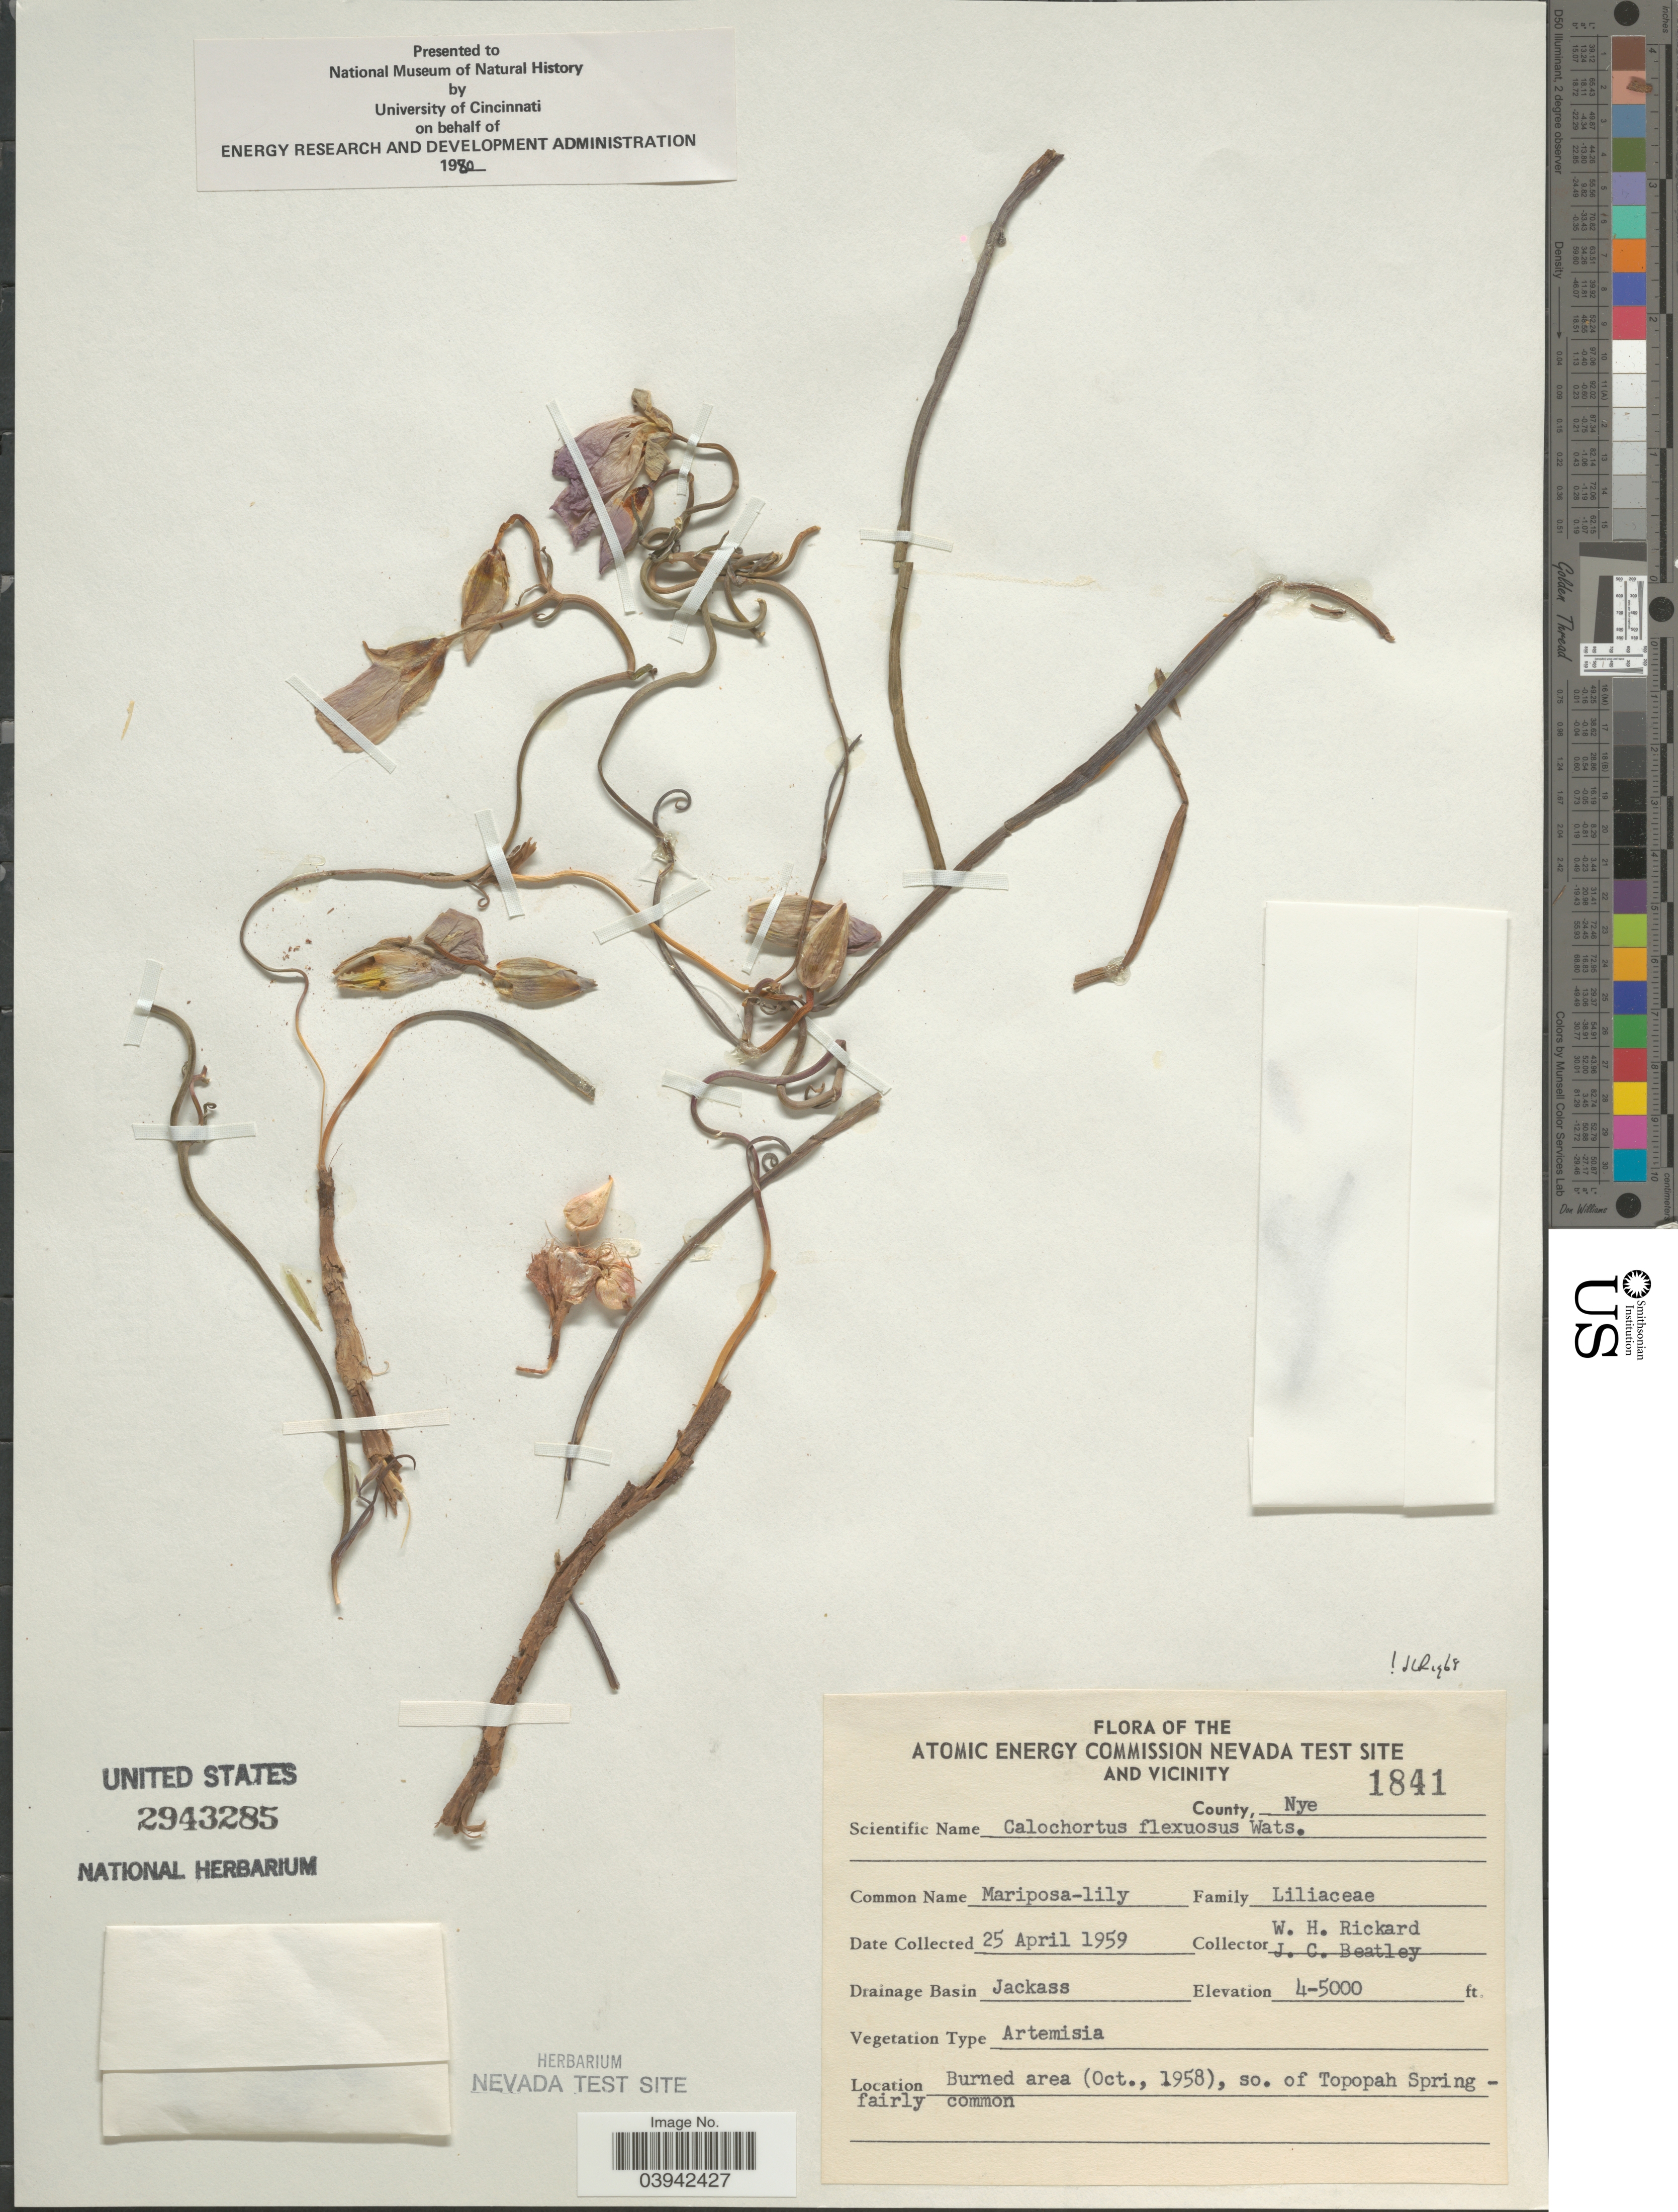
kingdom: Plantae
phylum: Tracheophyta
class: Liliopsida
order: Liliales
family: Liliaceae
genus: Calochortus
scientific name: Calochortus flexuosus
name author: S. Watson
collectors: W. Rickard & J. C. Beatley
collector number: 1841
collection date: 1959-04-25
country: United States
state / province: Nevada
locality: The U.S. Atomic Energy Commission's Nevada Test Site and Vicinity. County, Nye. Drainage Basin Jackass. Burned area (Oct., 1958), so. of Topopah Spring.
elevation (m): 1219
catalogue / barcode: US 2943285